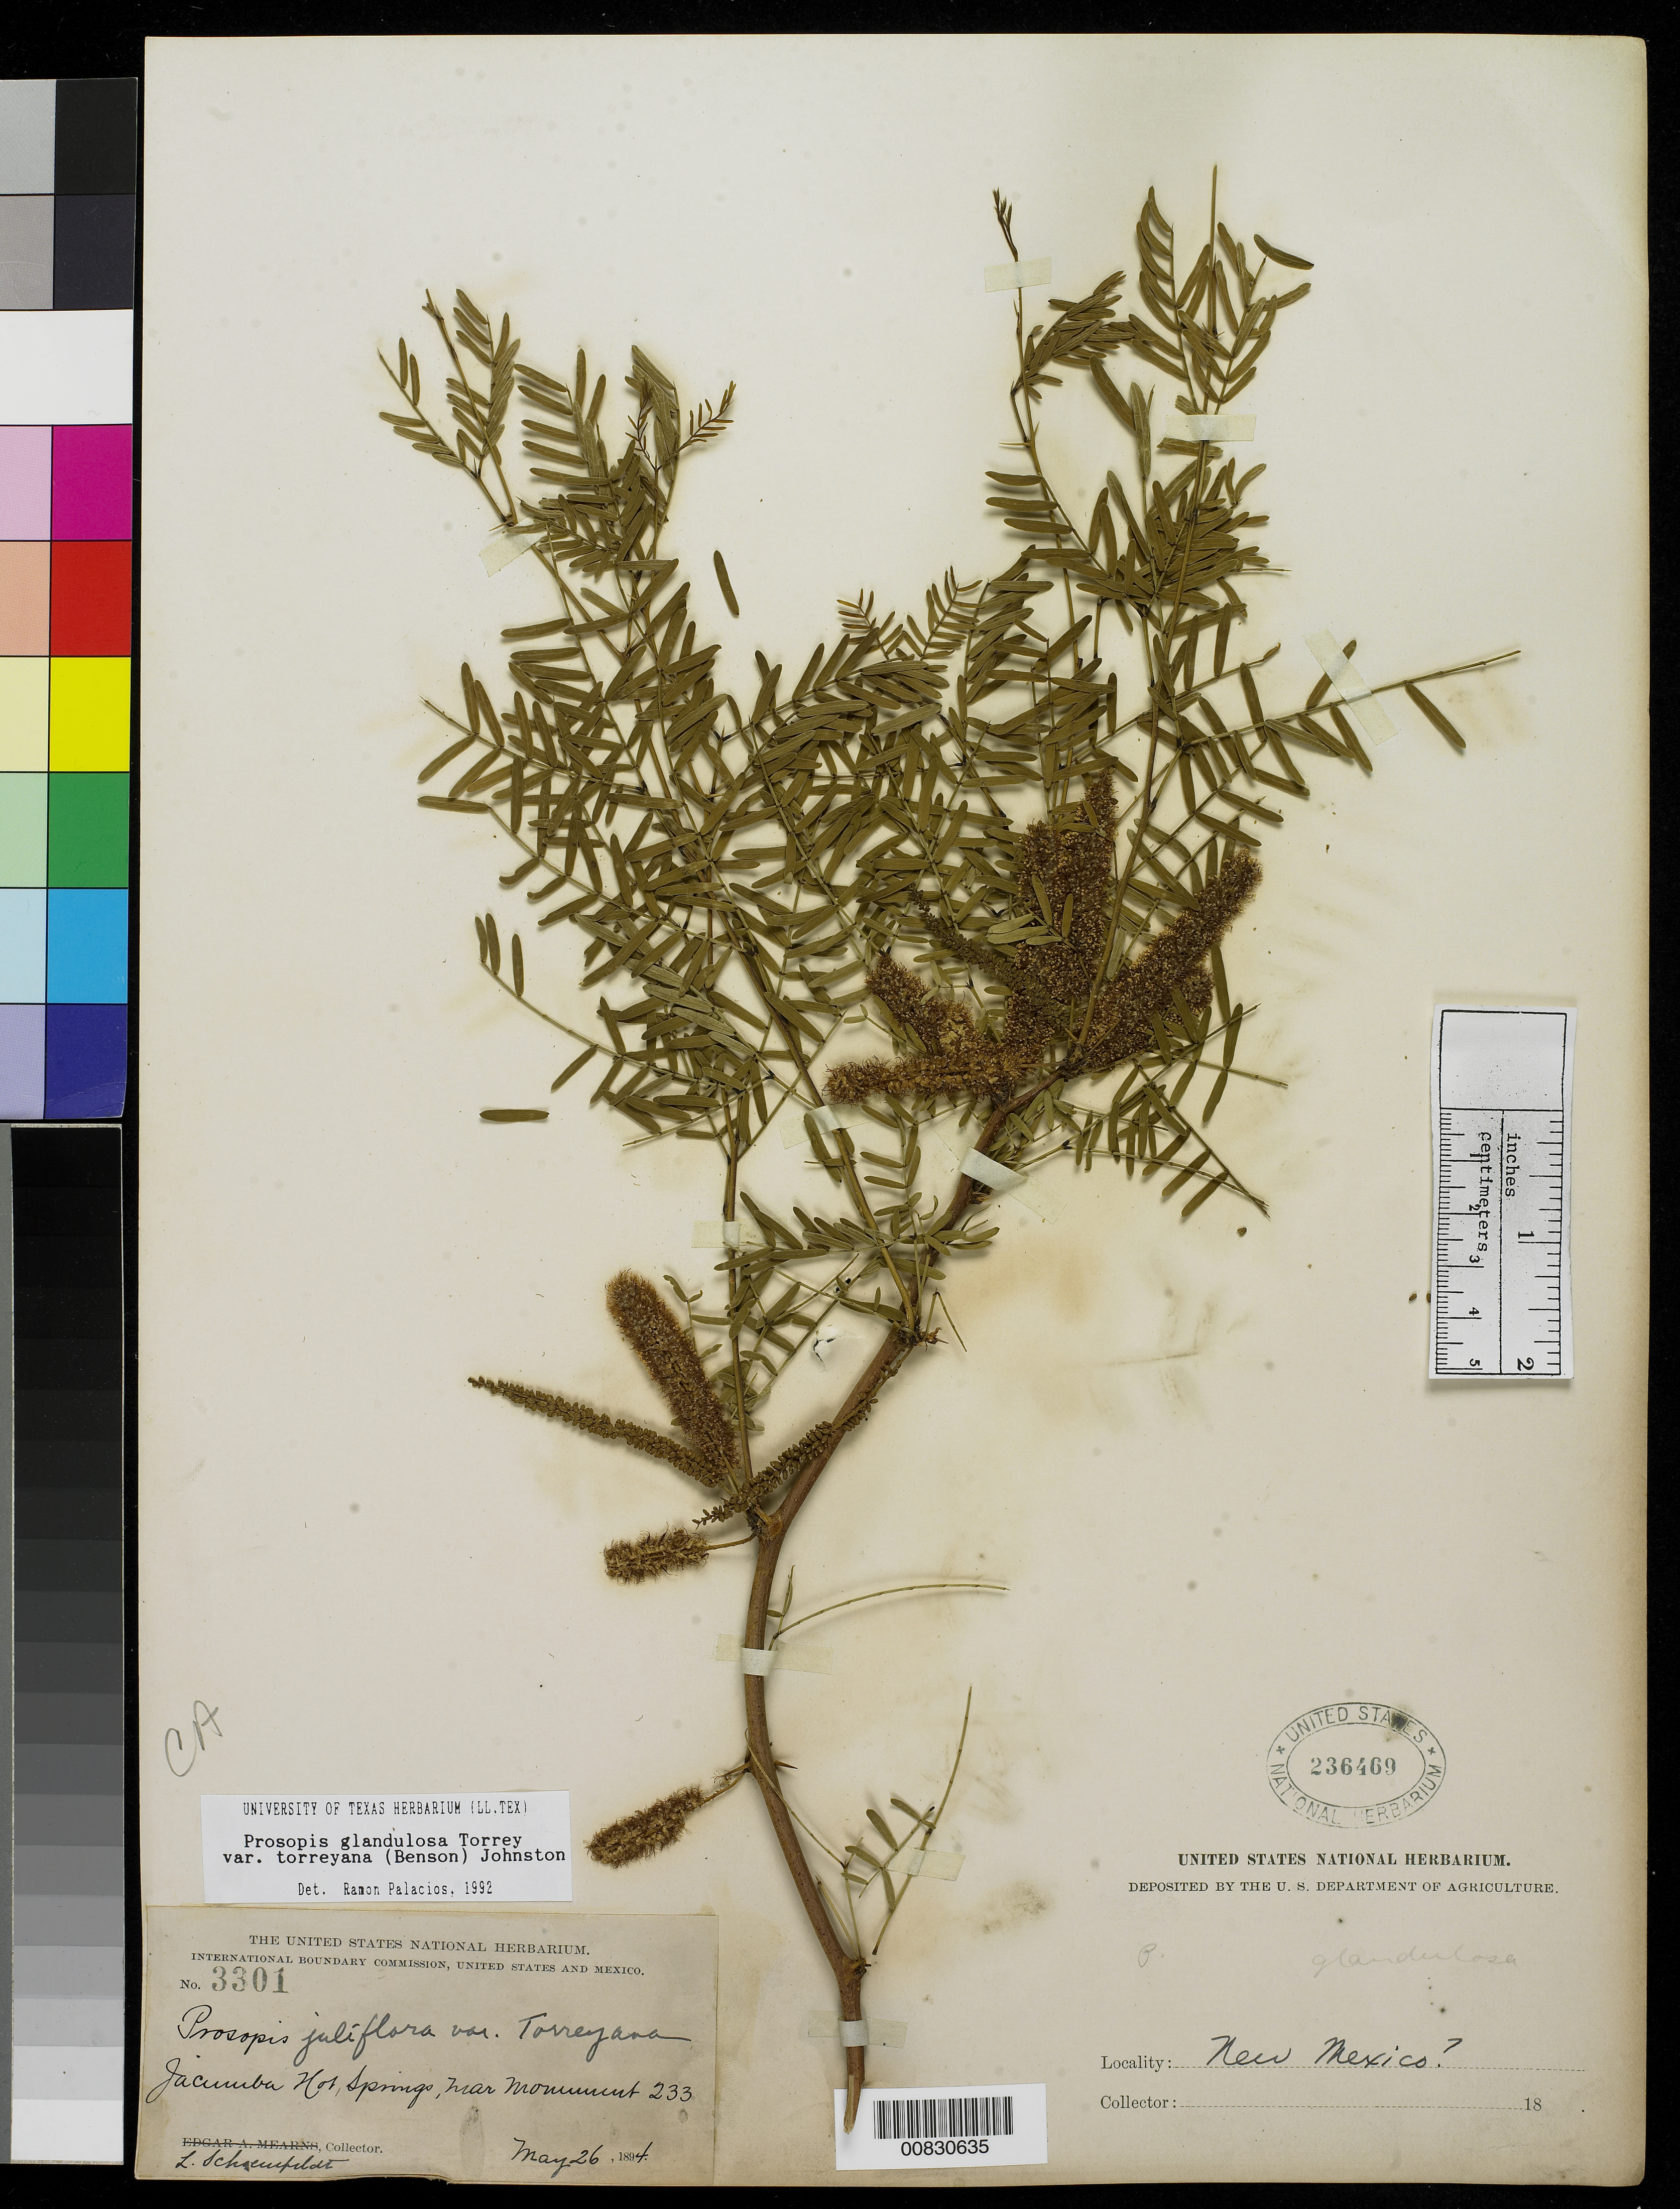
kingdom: Plantae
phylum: Tracheophyta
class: Magnoliopsida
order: Fabales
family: Fabaceae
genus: Neltuma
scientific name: Neltuma odorata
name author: (Torr. & Frém.) C. E. Hughes & G.P. Lewis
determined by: Strong, Mark T., (BOT), Smithsonian Institution - National Museum of Natural History (UNITED STATES)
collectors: L. Schoenfeldt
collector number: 3301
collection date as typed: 26 May 1894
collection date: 1894-05-26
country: United States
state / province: California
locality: Jacumba Hot Springs, near monument 233.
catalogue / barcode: US 236469